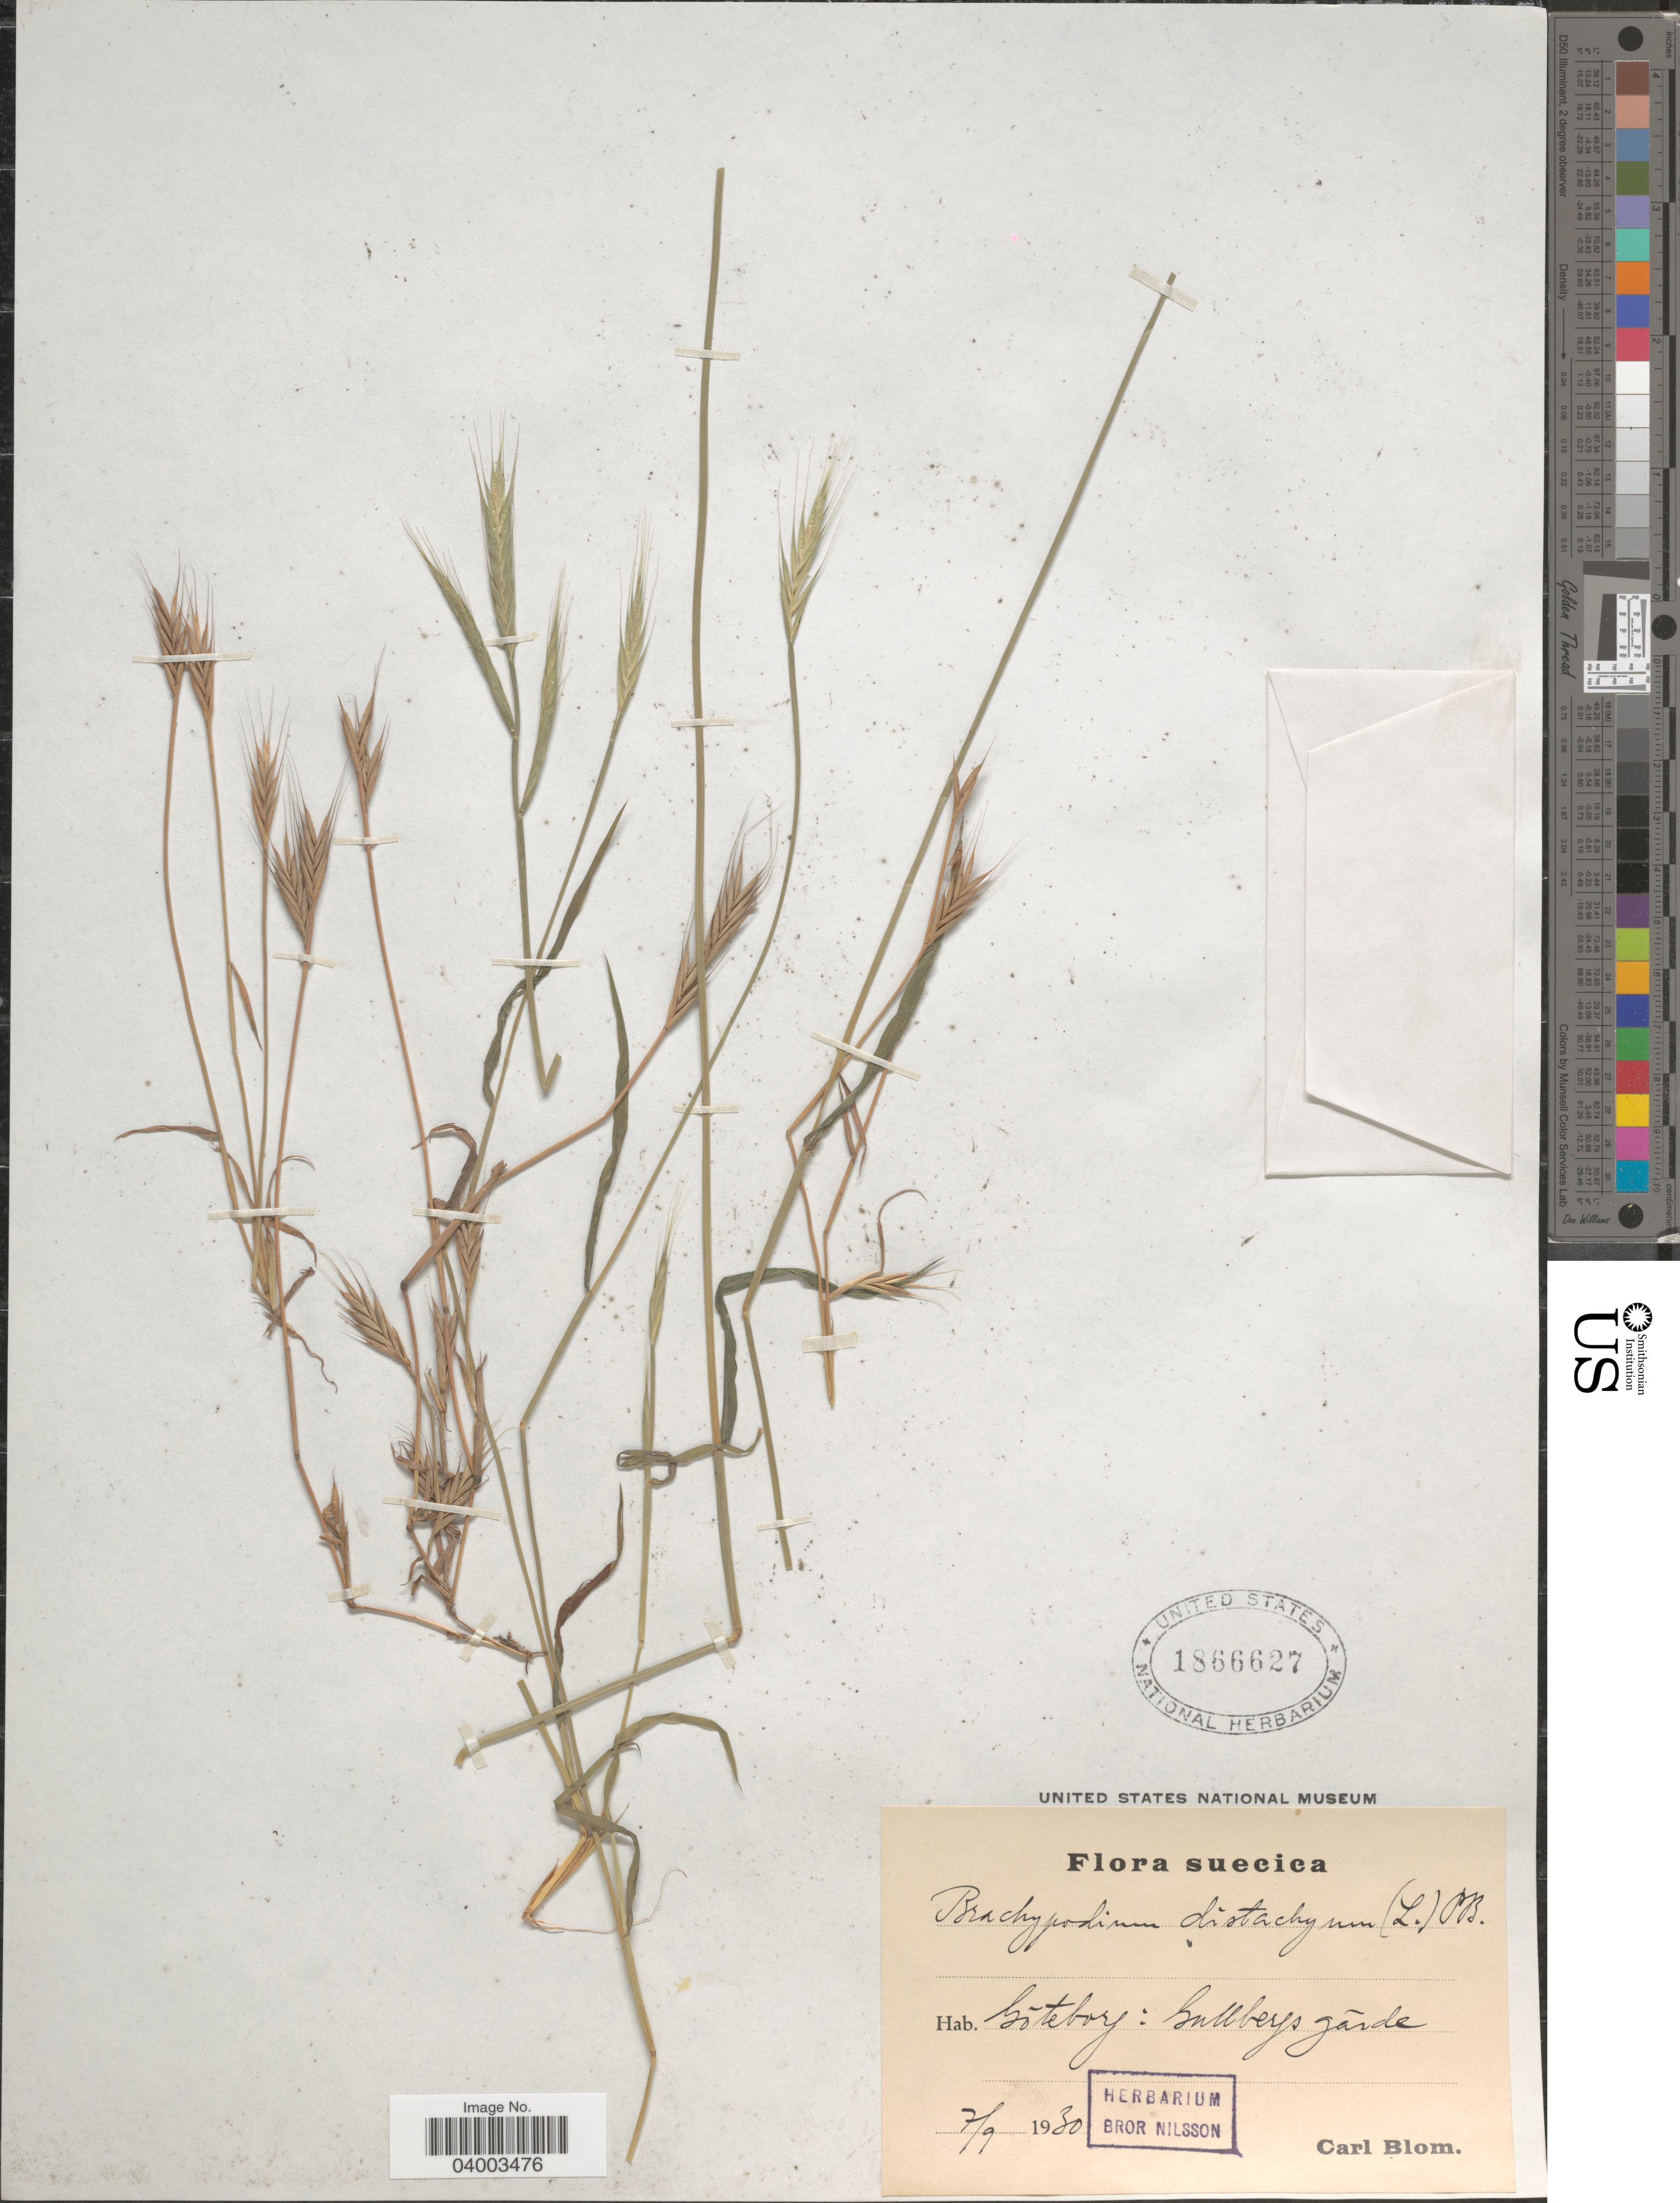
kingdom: Plantae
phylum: Tracheophyta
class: Liliopsida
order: Poales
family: Poaceae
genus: Brachypodium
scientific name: Brachypodium distachyon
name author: (L.) P. Beauv.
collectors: C. H. Blom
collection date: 1930-09-07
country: Sweden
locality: Suecica. Gõteborj: Gullbergs gãrde.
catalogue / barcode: US 1866627